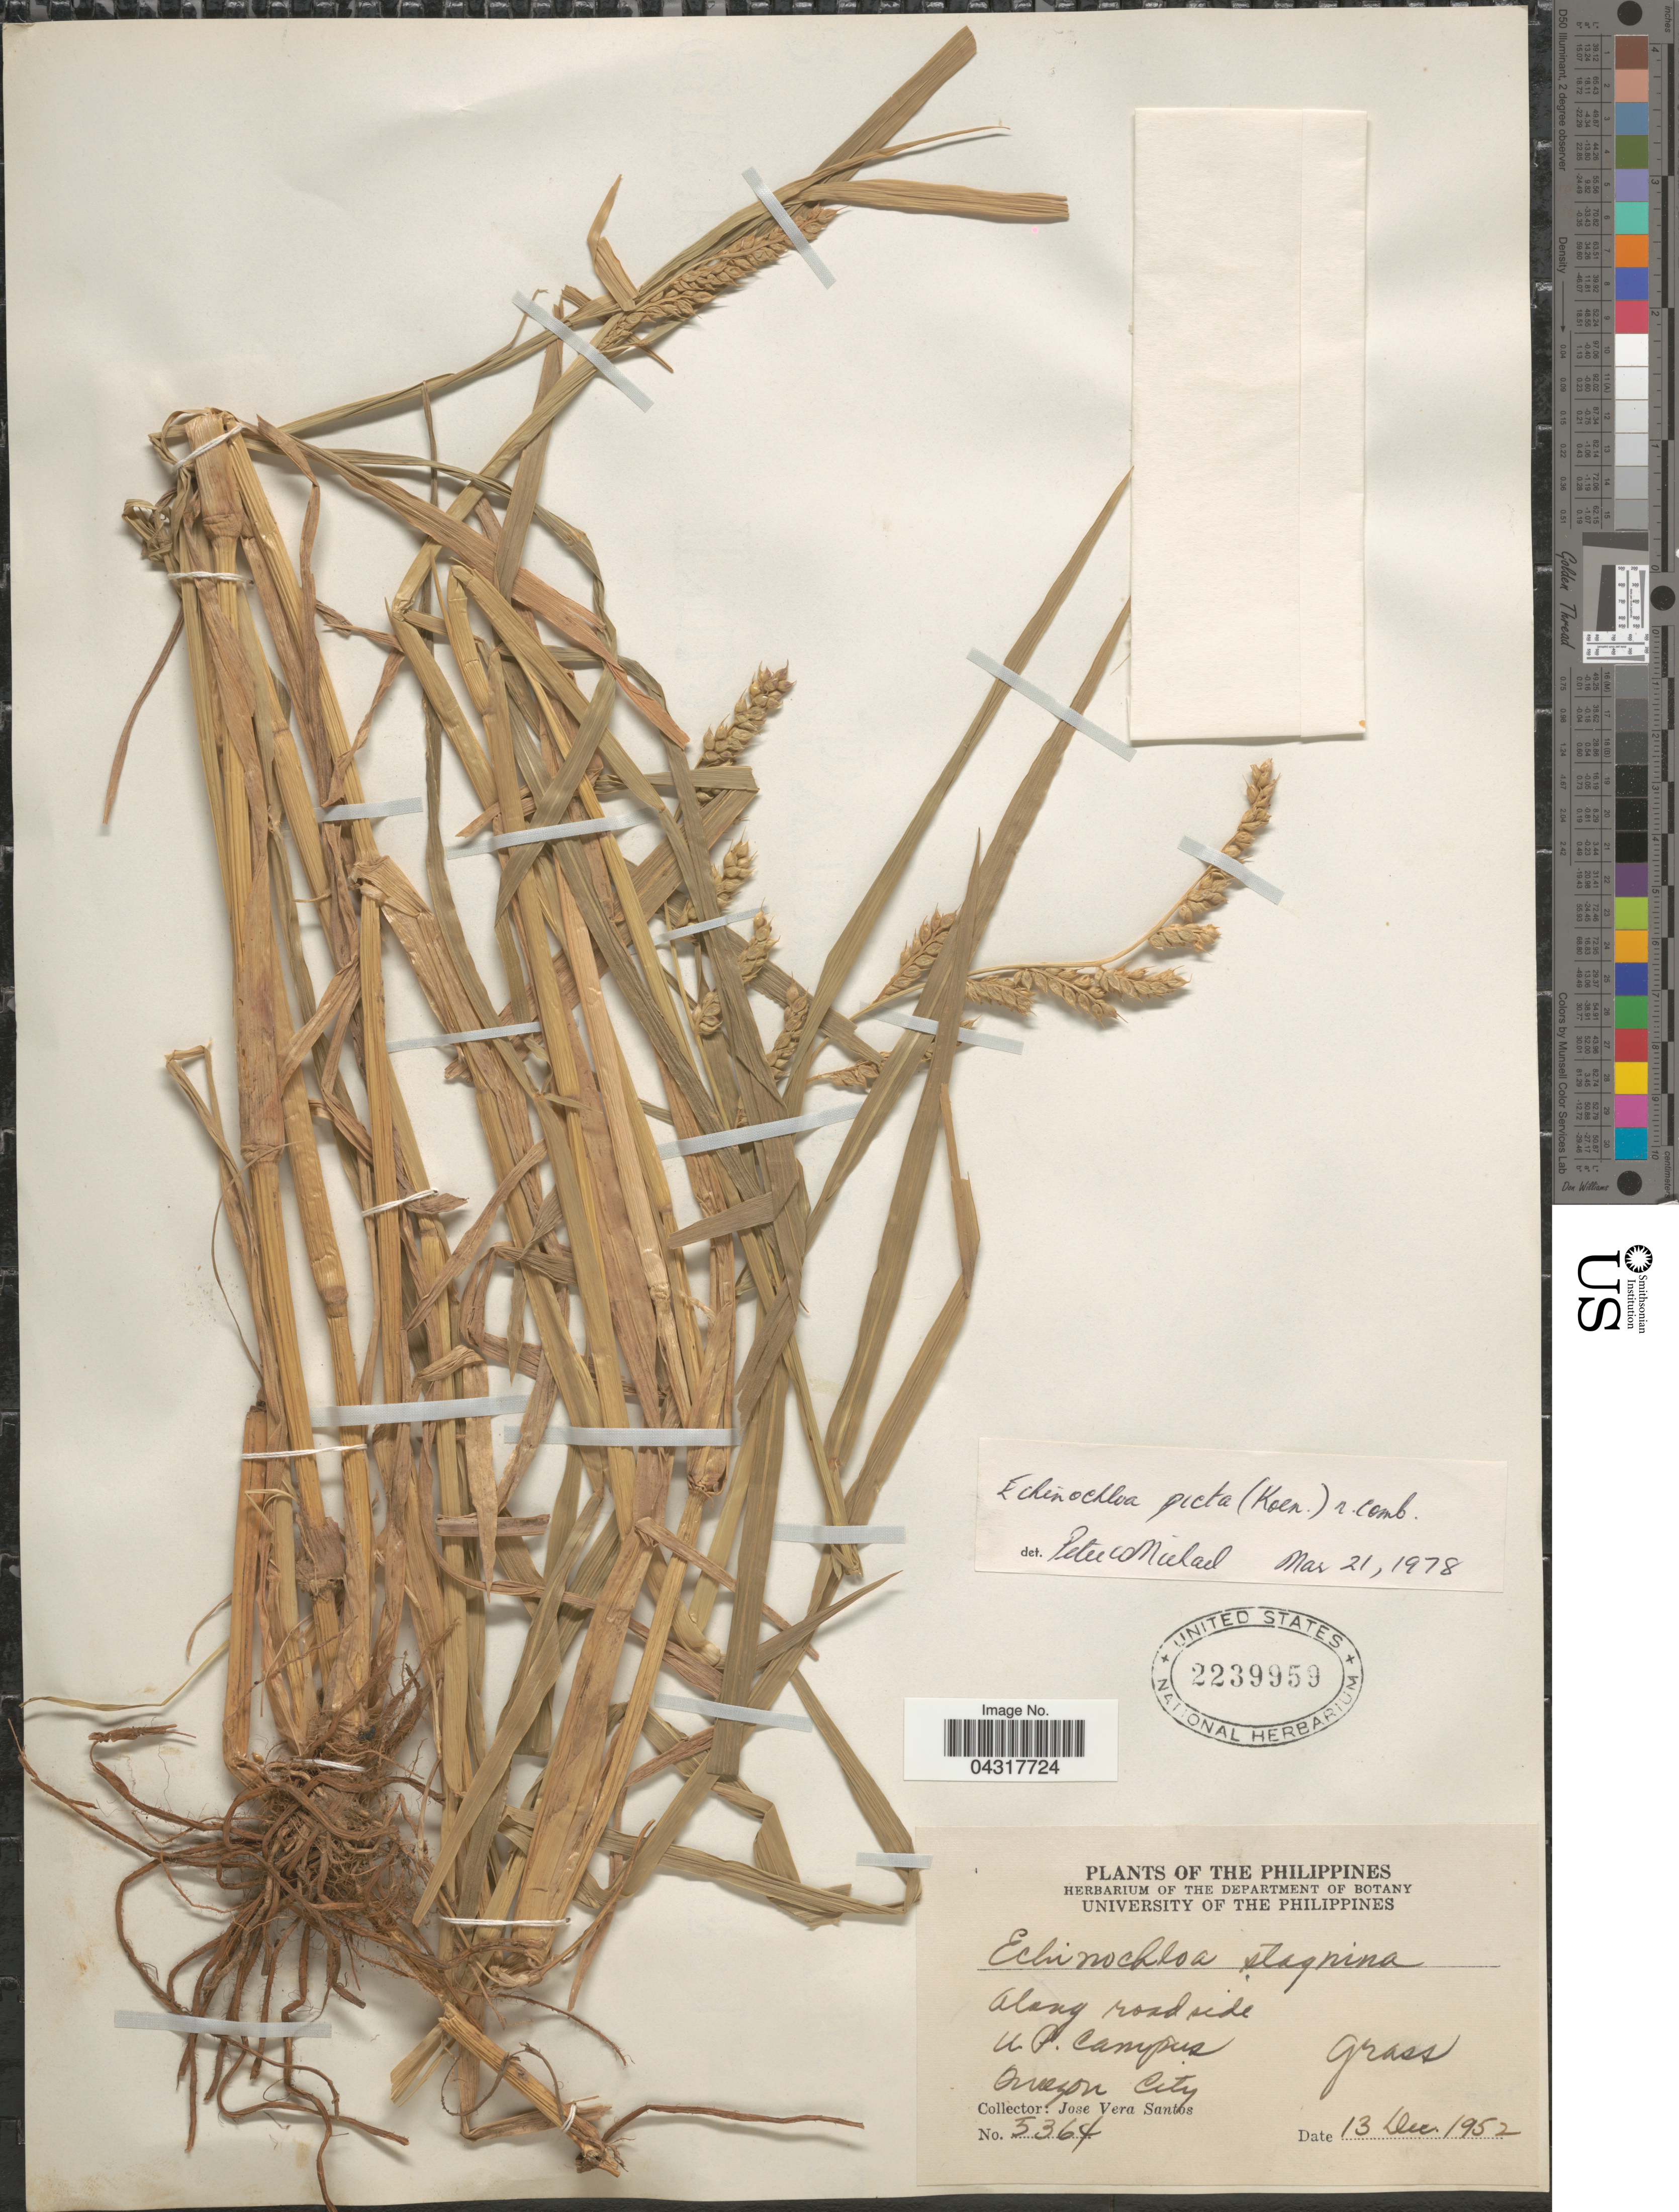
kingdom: Plantae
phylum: Tracheophyta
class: Liliopsida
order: Poales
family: Poaceae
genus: Echinochloa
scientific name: Echinochloa stagnina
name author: (Retz.) P. Beauv.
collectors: J. V. Santos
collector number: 5364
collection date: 1952-12-13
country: Philippines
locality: Along roadside. U.P Campus. Amazon City.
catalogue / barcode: US 2239959